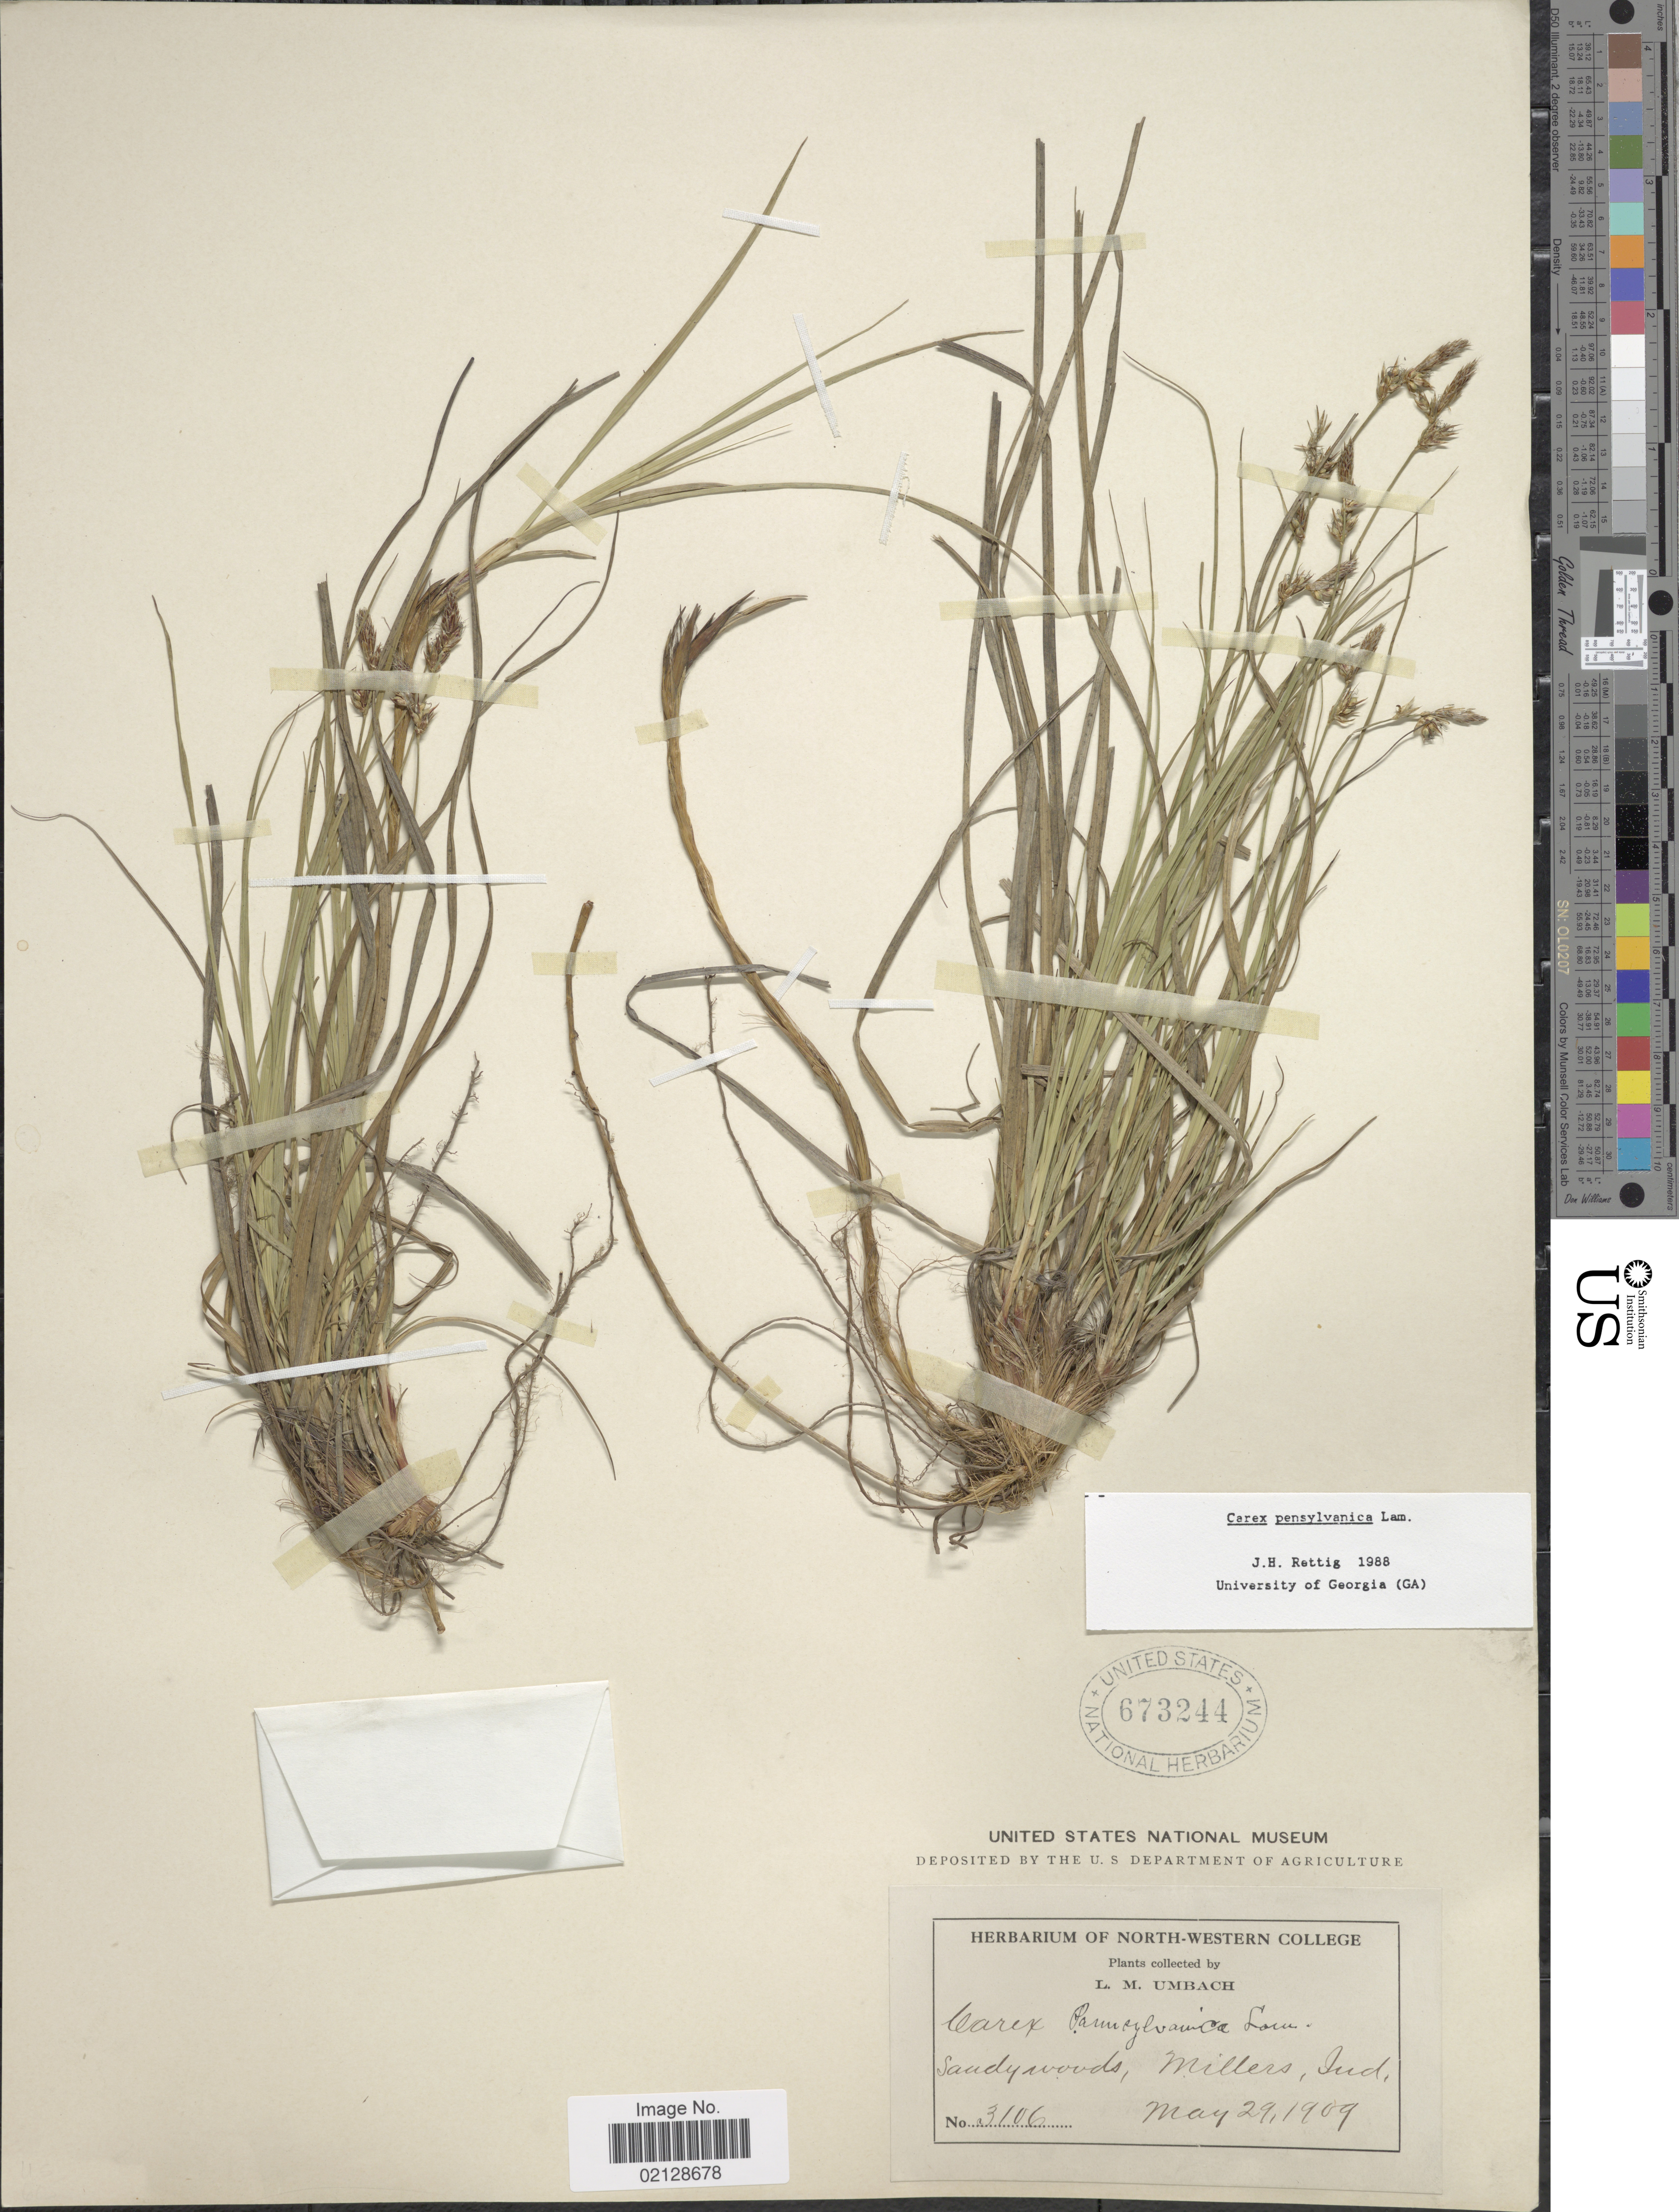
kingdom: Plantae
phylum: Tracheophyta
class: Liliopsida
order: Poales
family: Cyperaceae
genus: Carex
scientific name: Carex pensylvanica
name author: Lam.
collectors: L. M. Umbach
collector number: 3106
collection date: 1909-05-29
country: United States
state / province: Indiana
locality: Sandy woods, Millers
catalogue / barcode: US 673244